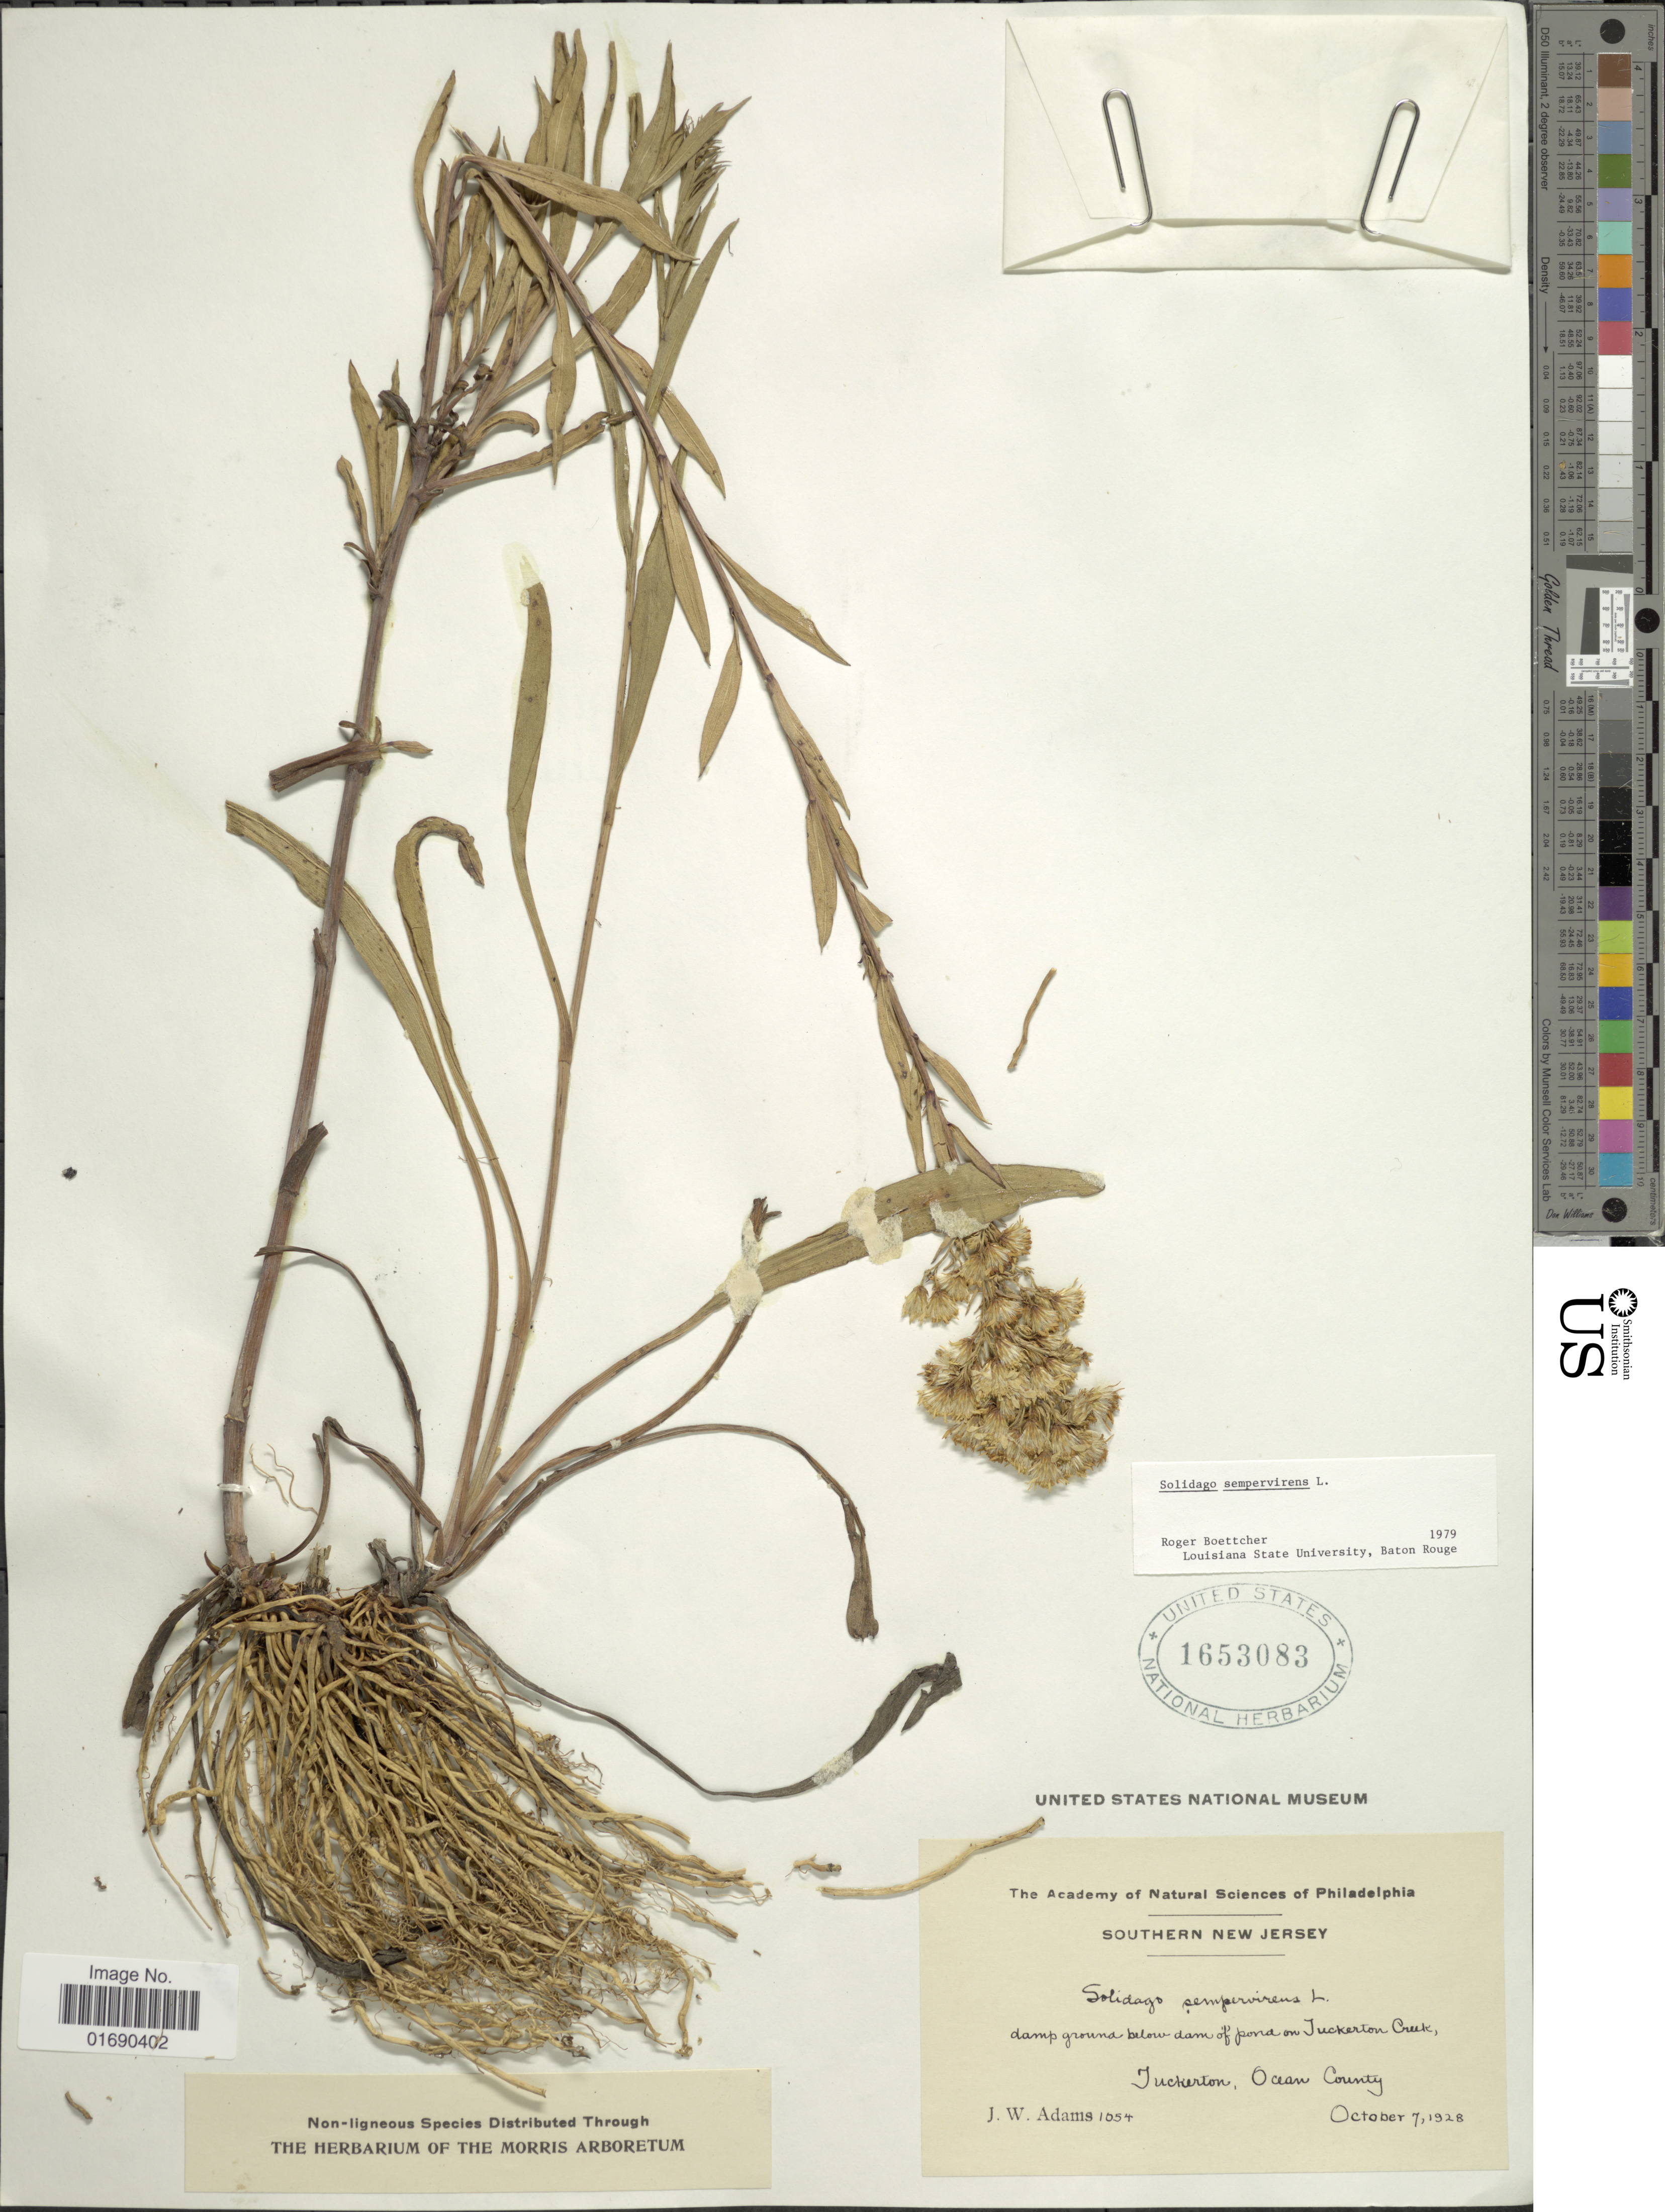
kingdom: Plantae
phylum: Tracheophyta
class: Magnoliopsida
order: Asterales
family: Asteraceae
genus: Solidago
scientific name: Solidago sempervirens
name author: L.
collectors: J. Adams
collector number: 1054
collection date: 1928-10-07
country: United States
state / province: New Jersey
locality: Southern New Jersey, damp ground below dam of pond on Tuckerton Creek, Tuckerton, Ocean County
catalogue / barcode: US 1653083